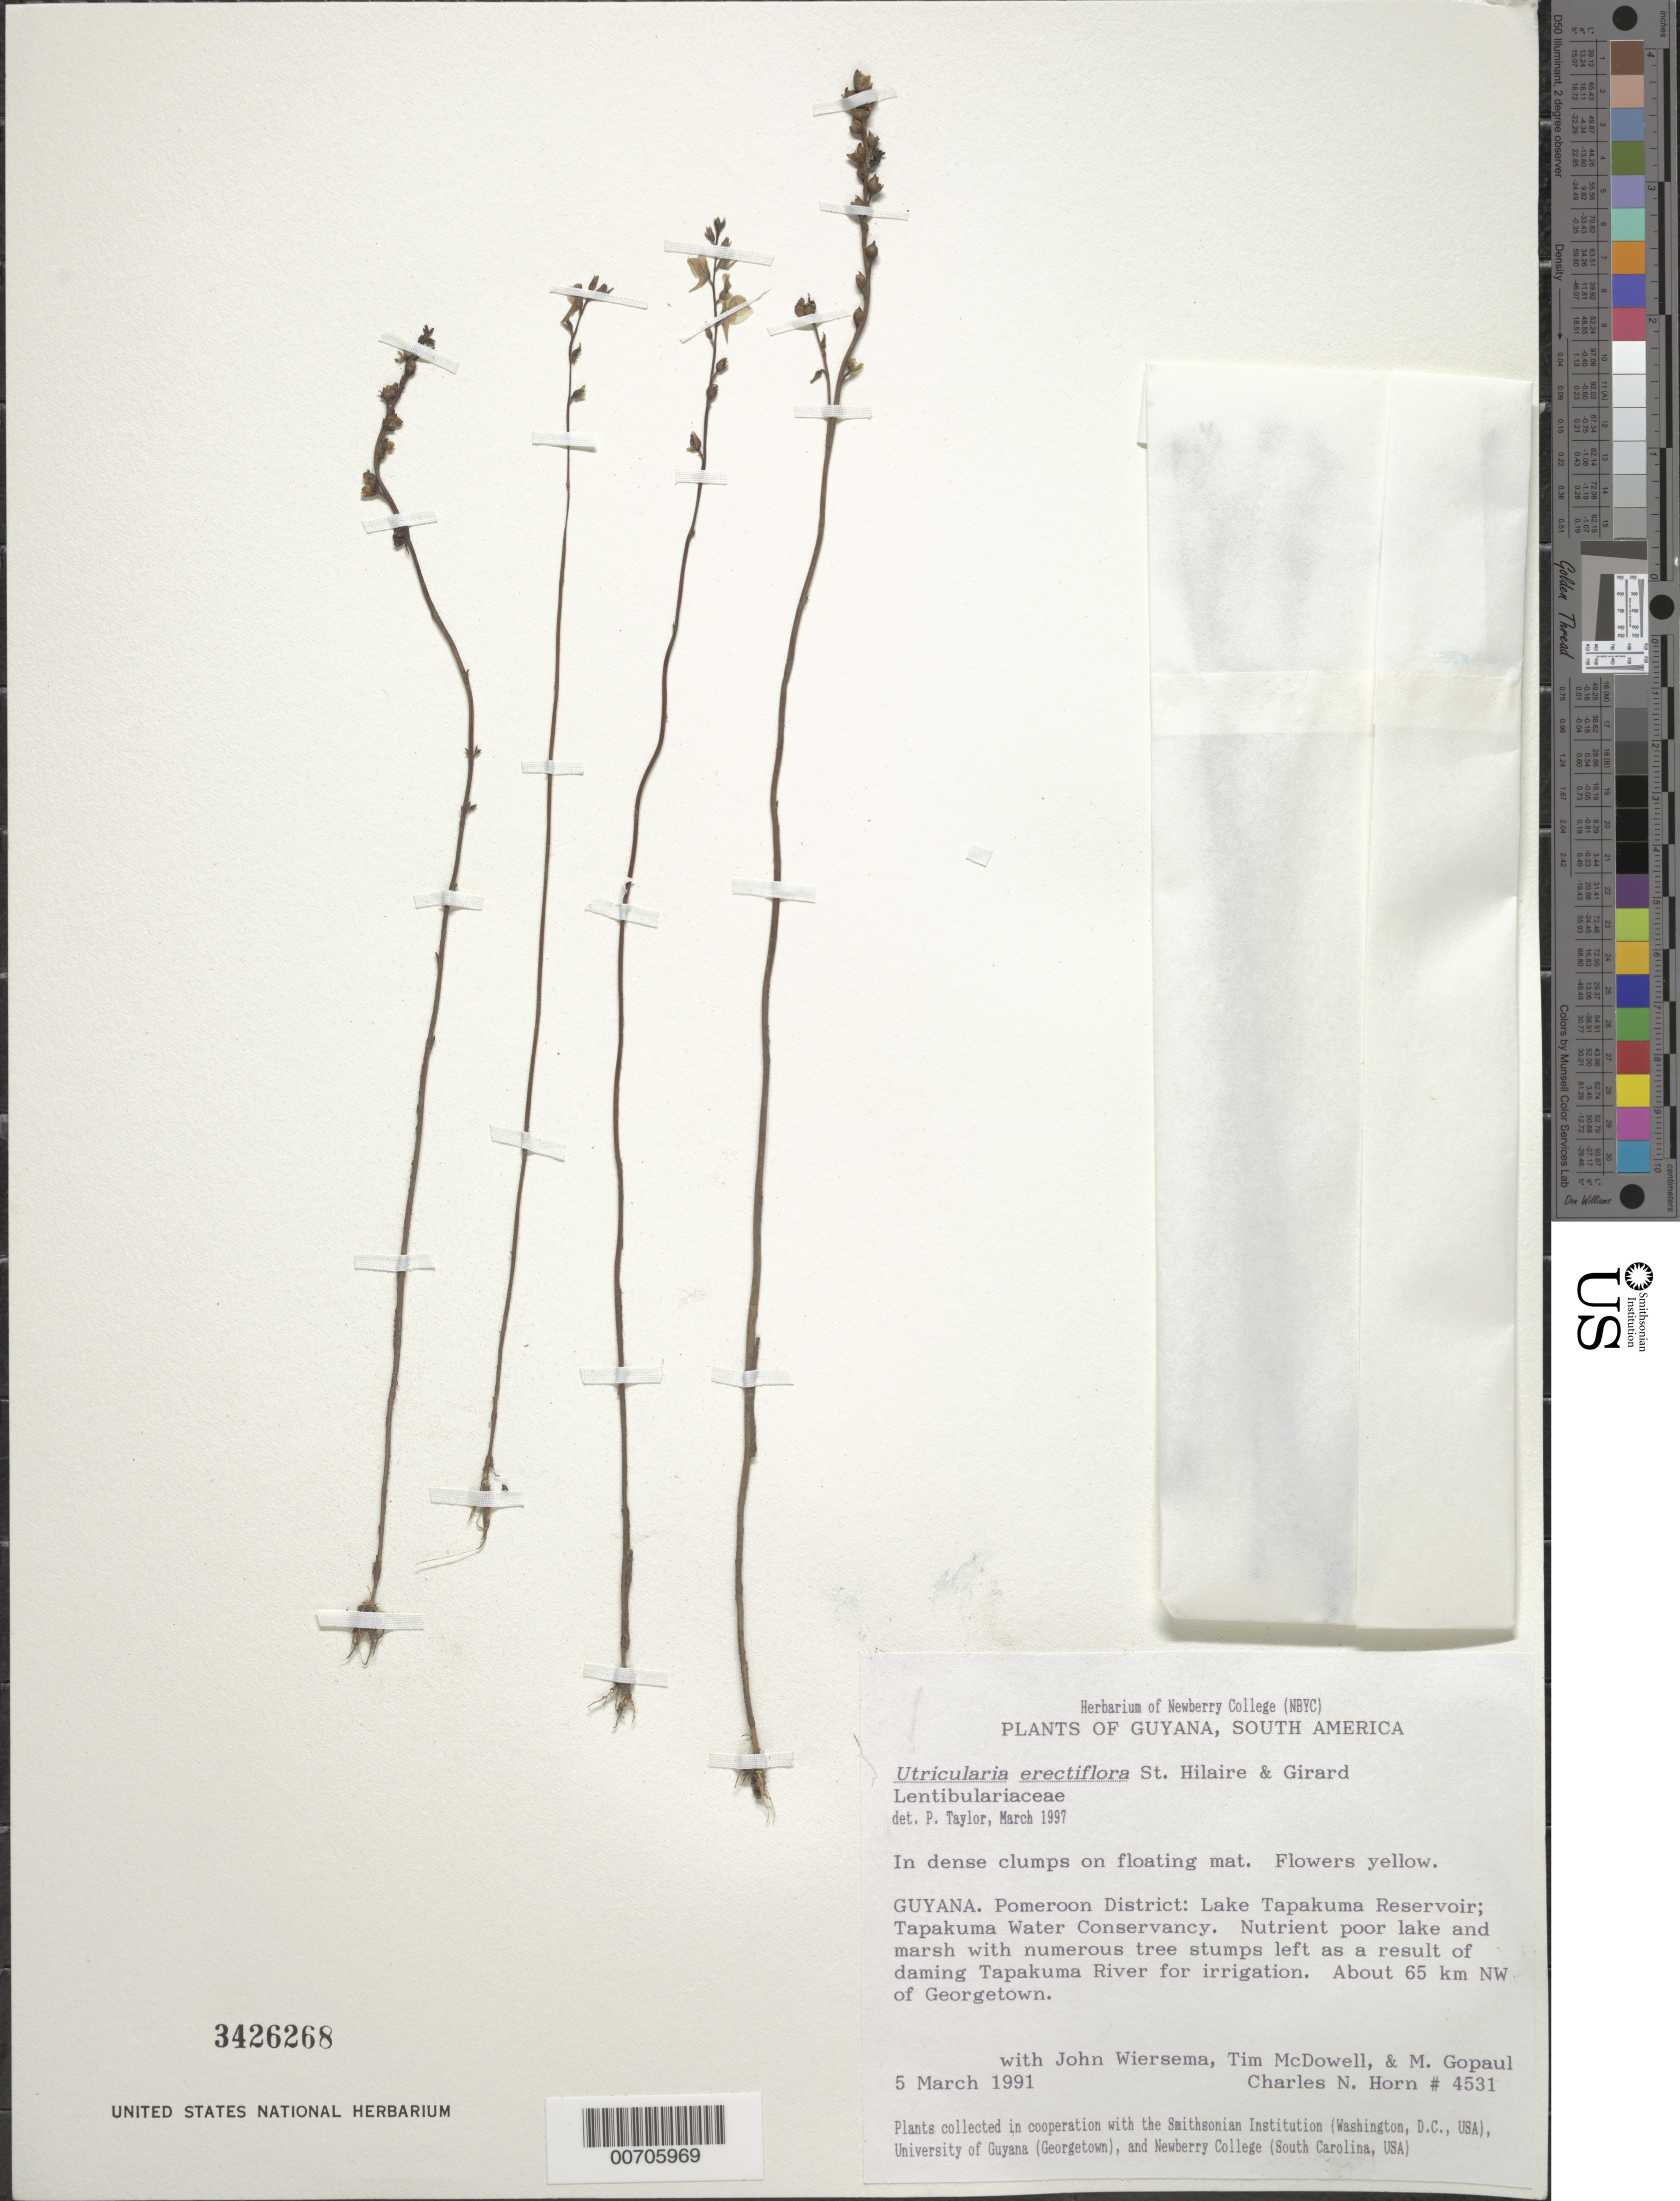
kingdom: Plantae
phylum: Tracheophyta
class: Magnoliopsida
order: Lamiales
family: Lentibulariaceae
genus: Utricularia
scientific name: Utricularia erectiflora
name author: A. St.-Hil. & Girard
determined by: Taylor, P.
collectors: C. N. Horn, J. H. Wiersema, T. McDowell & M. Gopaul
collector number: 4531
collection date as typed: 5-Mar-91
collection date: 1991-03-05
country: Guyana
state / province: Pomeroon-Supenaam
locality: Lake Tapakuma Reservoir, Tapakuma Water Conservancy, about 65 km NW of Georgetown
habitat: Nutrient poor lake and marsh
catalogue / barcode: US 3426268